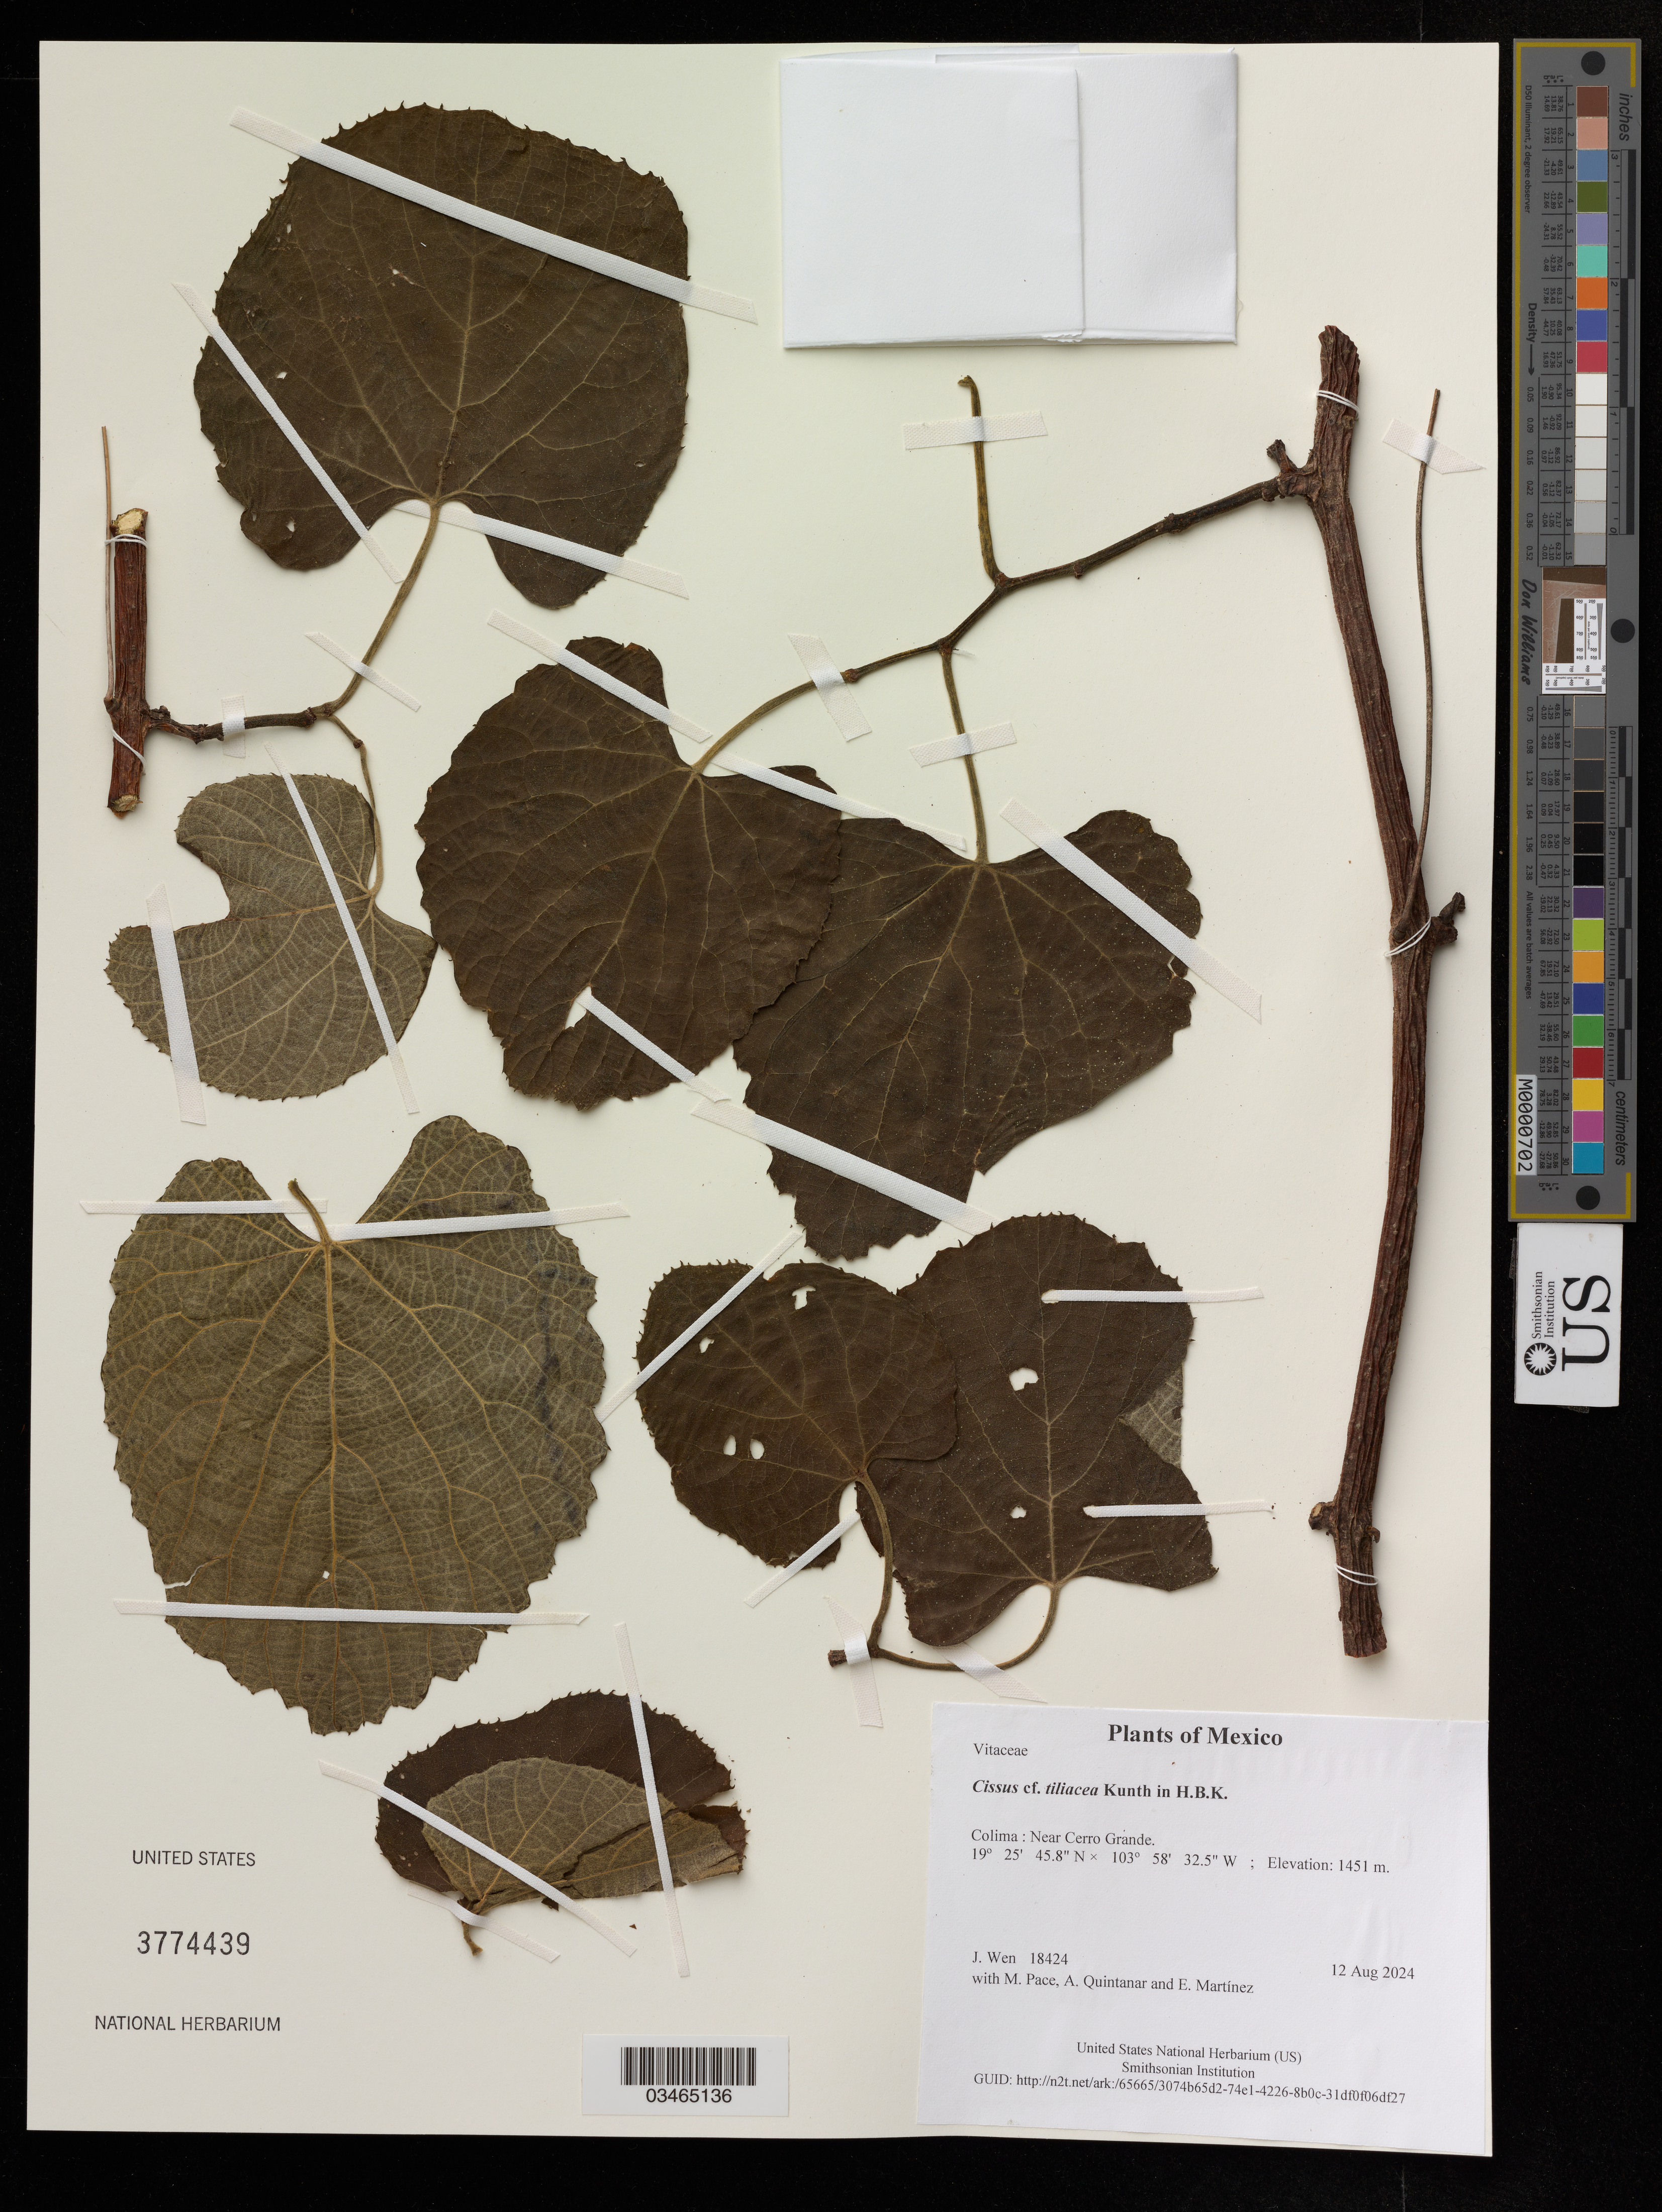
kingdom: Plantae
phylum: Tracheophyta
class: Magnoliopsida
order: Vitales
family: Vitaceae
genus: Cissus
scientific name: Cissus tiliacea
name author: Kunth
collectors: J. Wen, M. Pace, A. Quintanar & E. Martínez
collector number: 18424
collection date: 2024-08-12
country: Mexico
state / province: Colima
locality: Near Cerro Grande.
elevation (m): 1451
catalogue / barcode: US 3774439